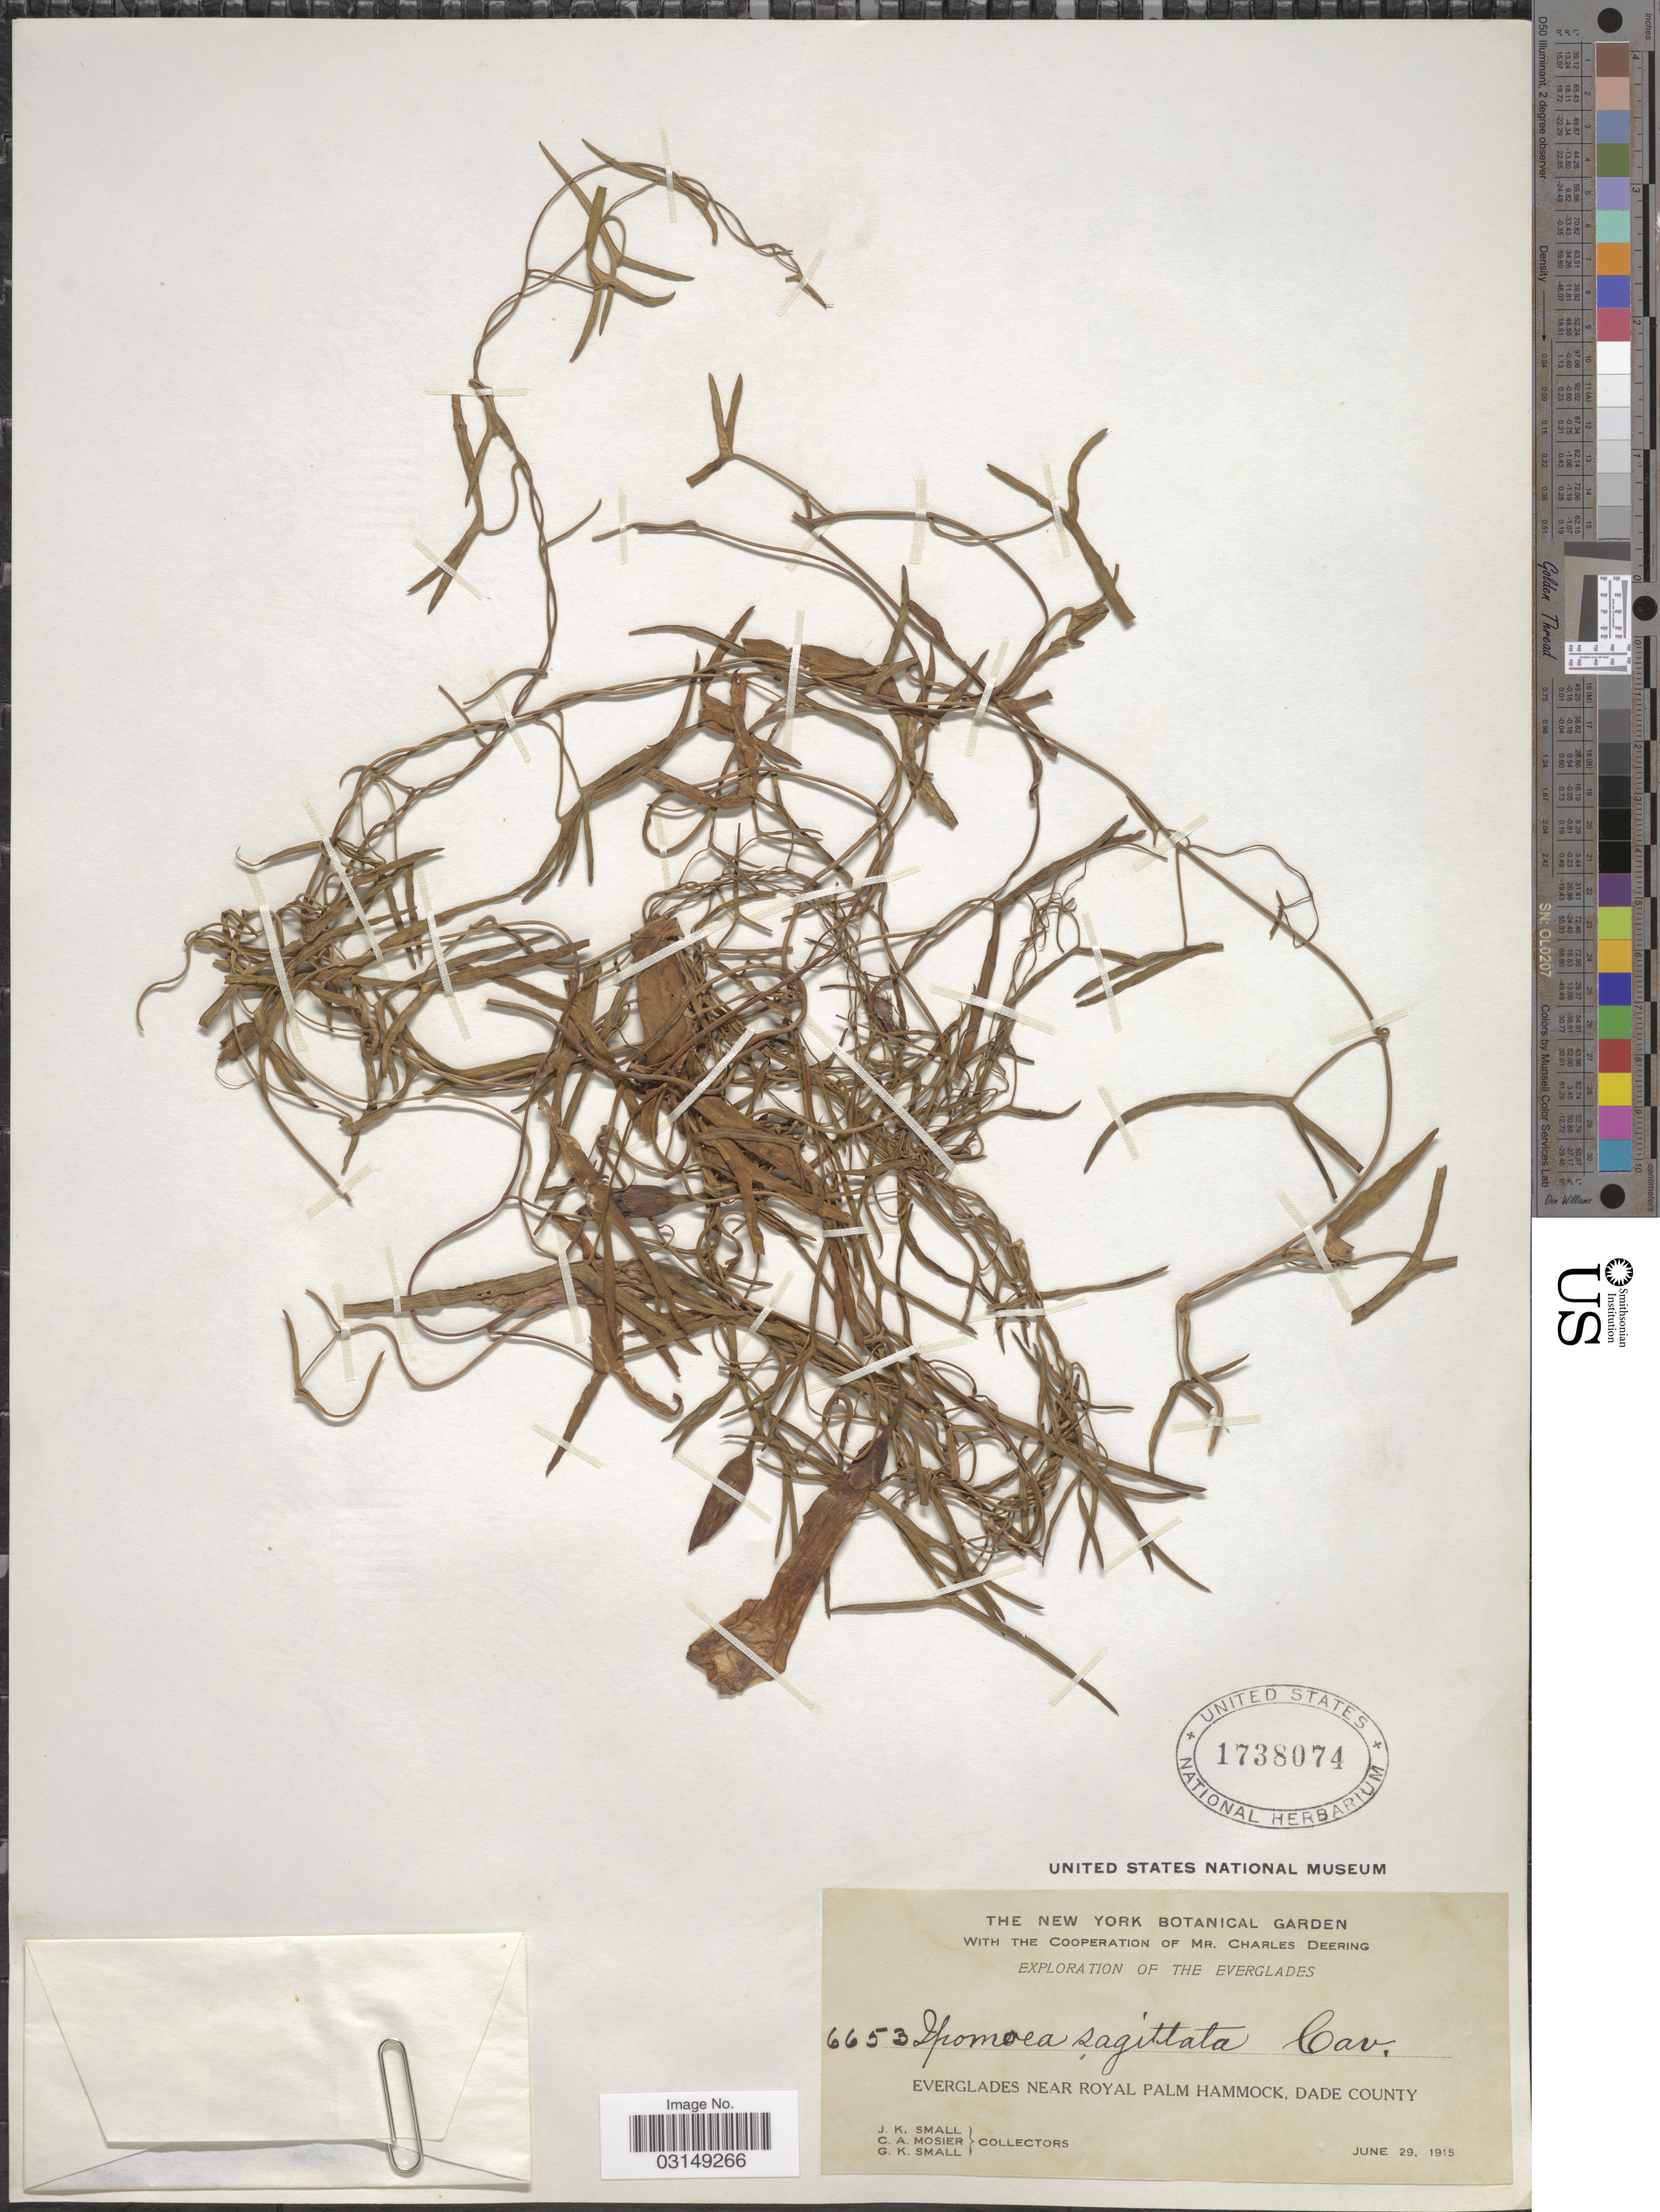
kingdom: Plantae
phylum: Tracheophyta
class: Magnoliopsida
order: Solanales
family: Convolvulaceae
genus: Ipomoea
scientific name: Ipomoea sagittata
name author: Poir.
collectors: J. K. Small, C. A. Mosier & G. K. Small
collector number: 6653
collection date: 1915-06-29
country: United States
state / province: Florida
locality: The Everglades. Everglades near Royal Palm Hammock, Dade County.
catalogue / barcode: US 1738074